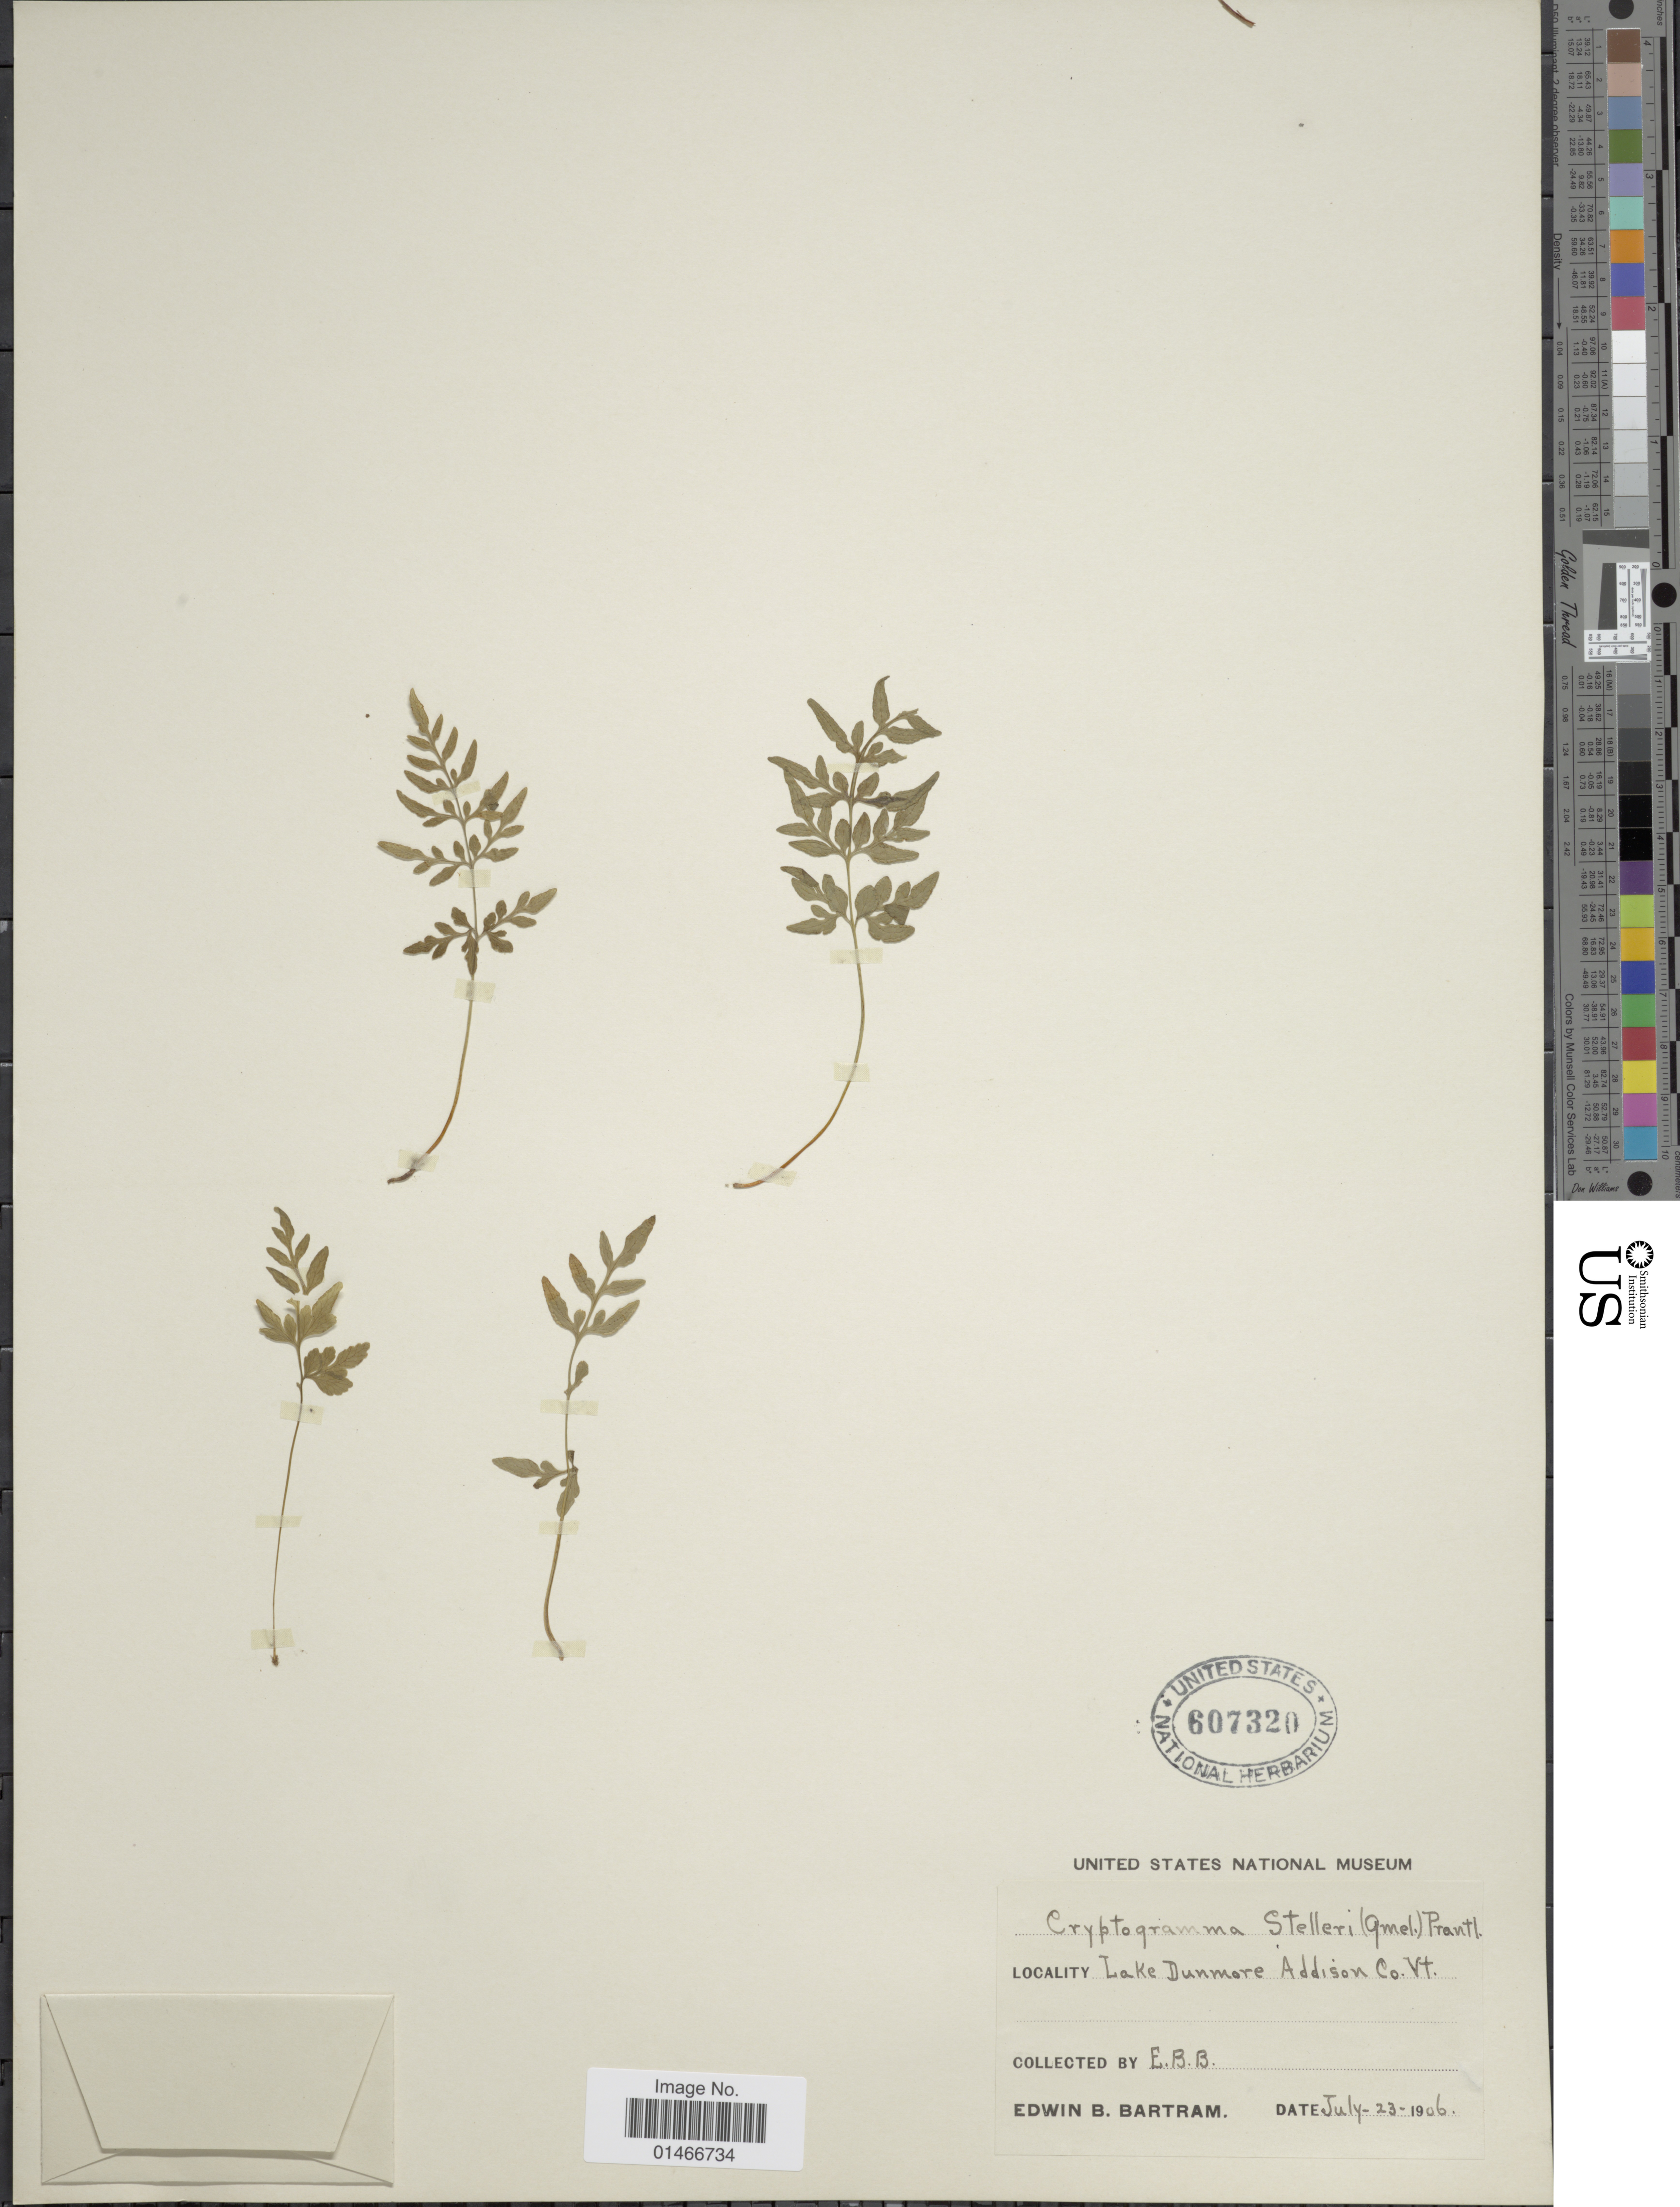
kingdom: Plantae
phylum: Tracheophyta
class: Polypodiopsida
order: Polypodiales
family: Pteridaceae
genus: Cryptogramma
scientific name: Cryptogramma stelleri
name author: (S.G. Gmel.) Prantl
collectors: E. B. Bartram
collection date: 1906-07-23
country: United States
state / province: Vermont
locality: Lake Dunmore Addison Co. Vt.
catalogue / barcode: US 607320